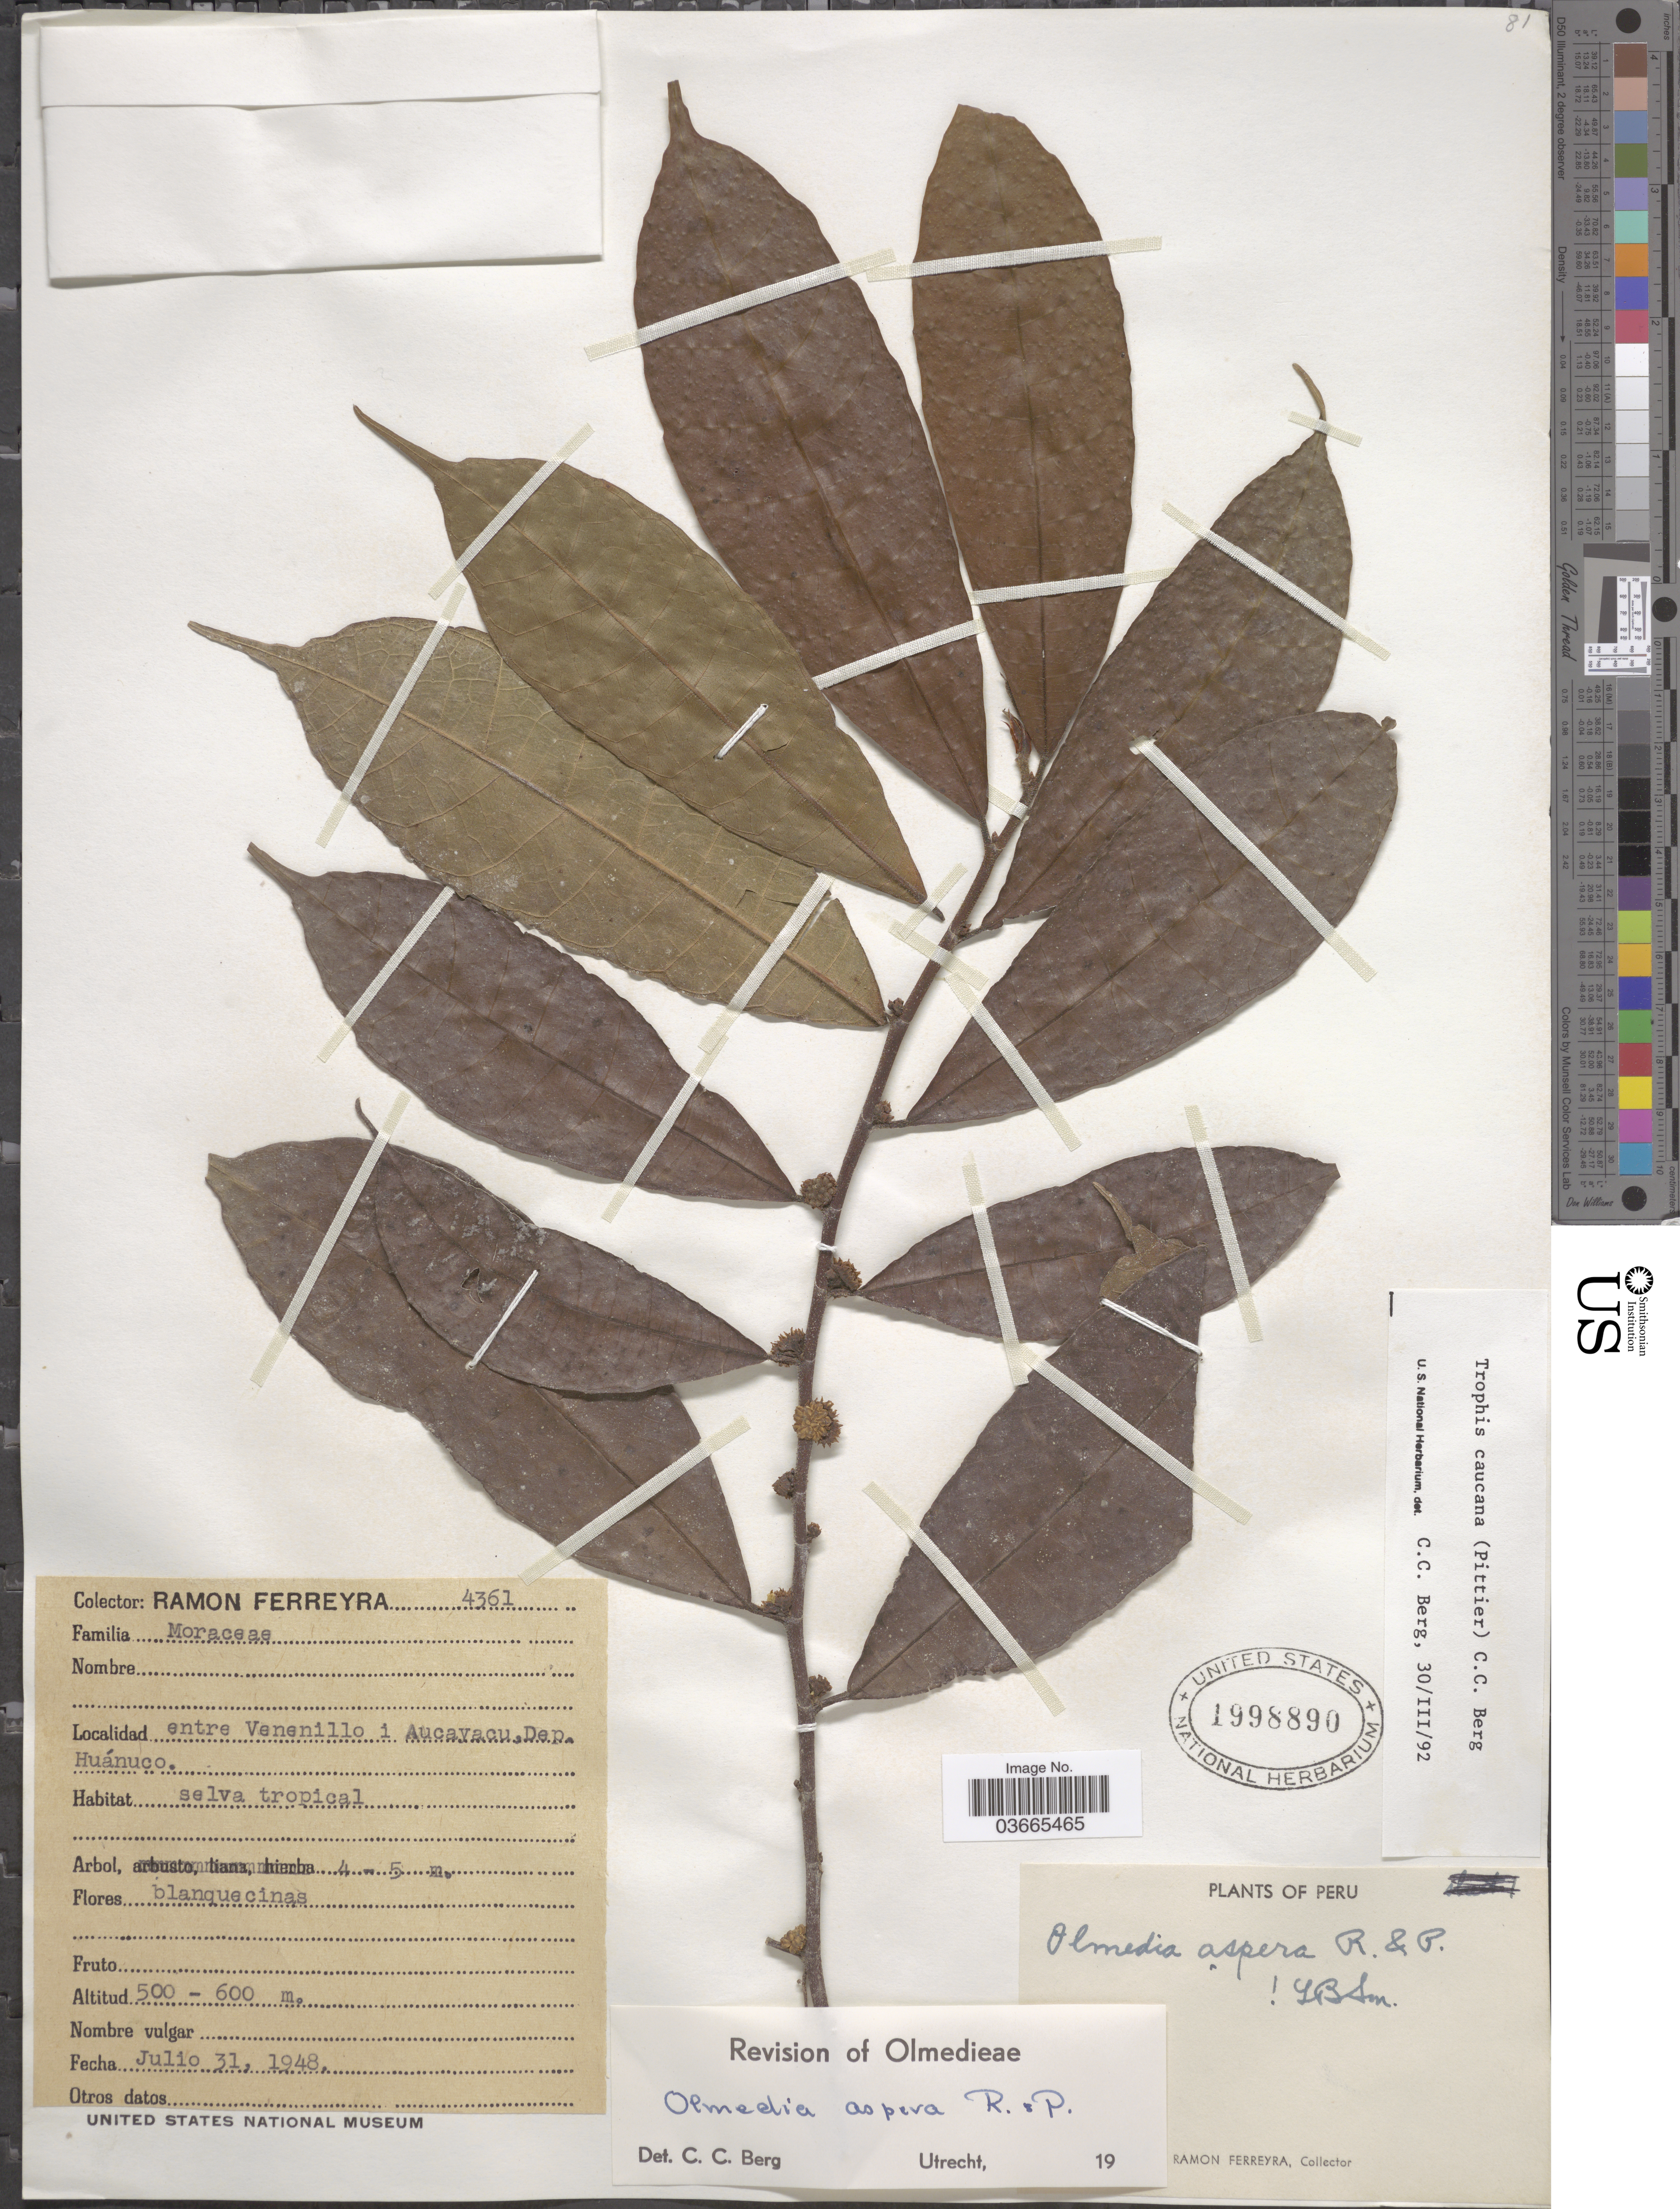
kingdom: Plantae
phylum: Tracheophyta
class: Magnoliopsida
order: Rosales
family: Moraceae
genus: Olmedia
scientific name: Olmedia aspera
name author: Ruiz & Pav.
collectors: R. A. Ferreyra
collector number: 4361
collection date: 1948-07-31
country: Peru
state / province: Huánuco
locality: Entre Venenillo i Aucayacu, Dep. Huánuco.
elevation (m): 500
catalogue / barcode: US 1998890